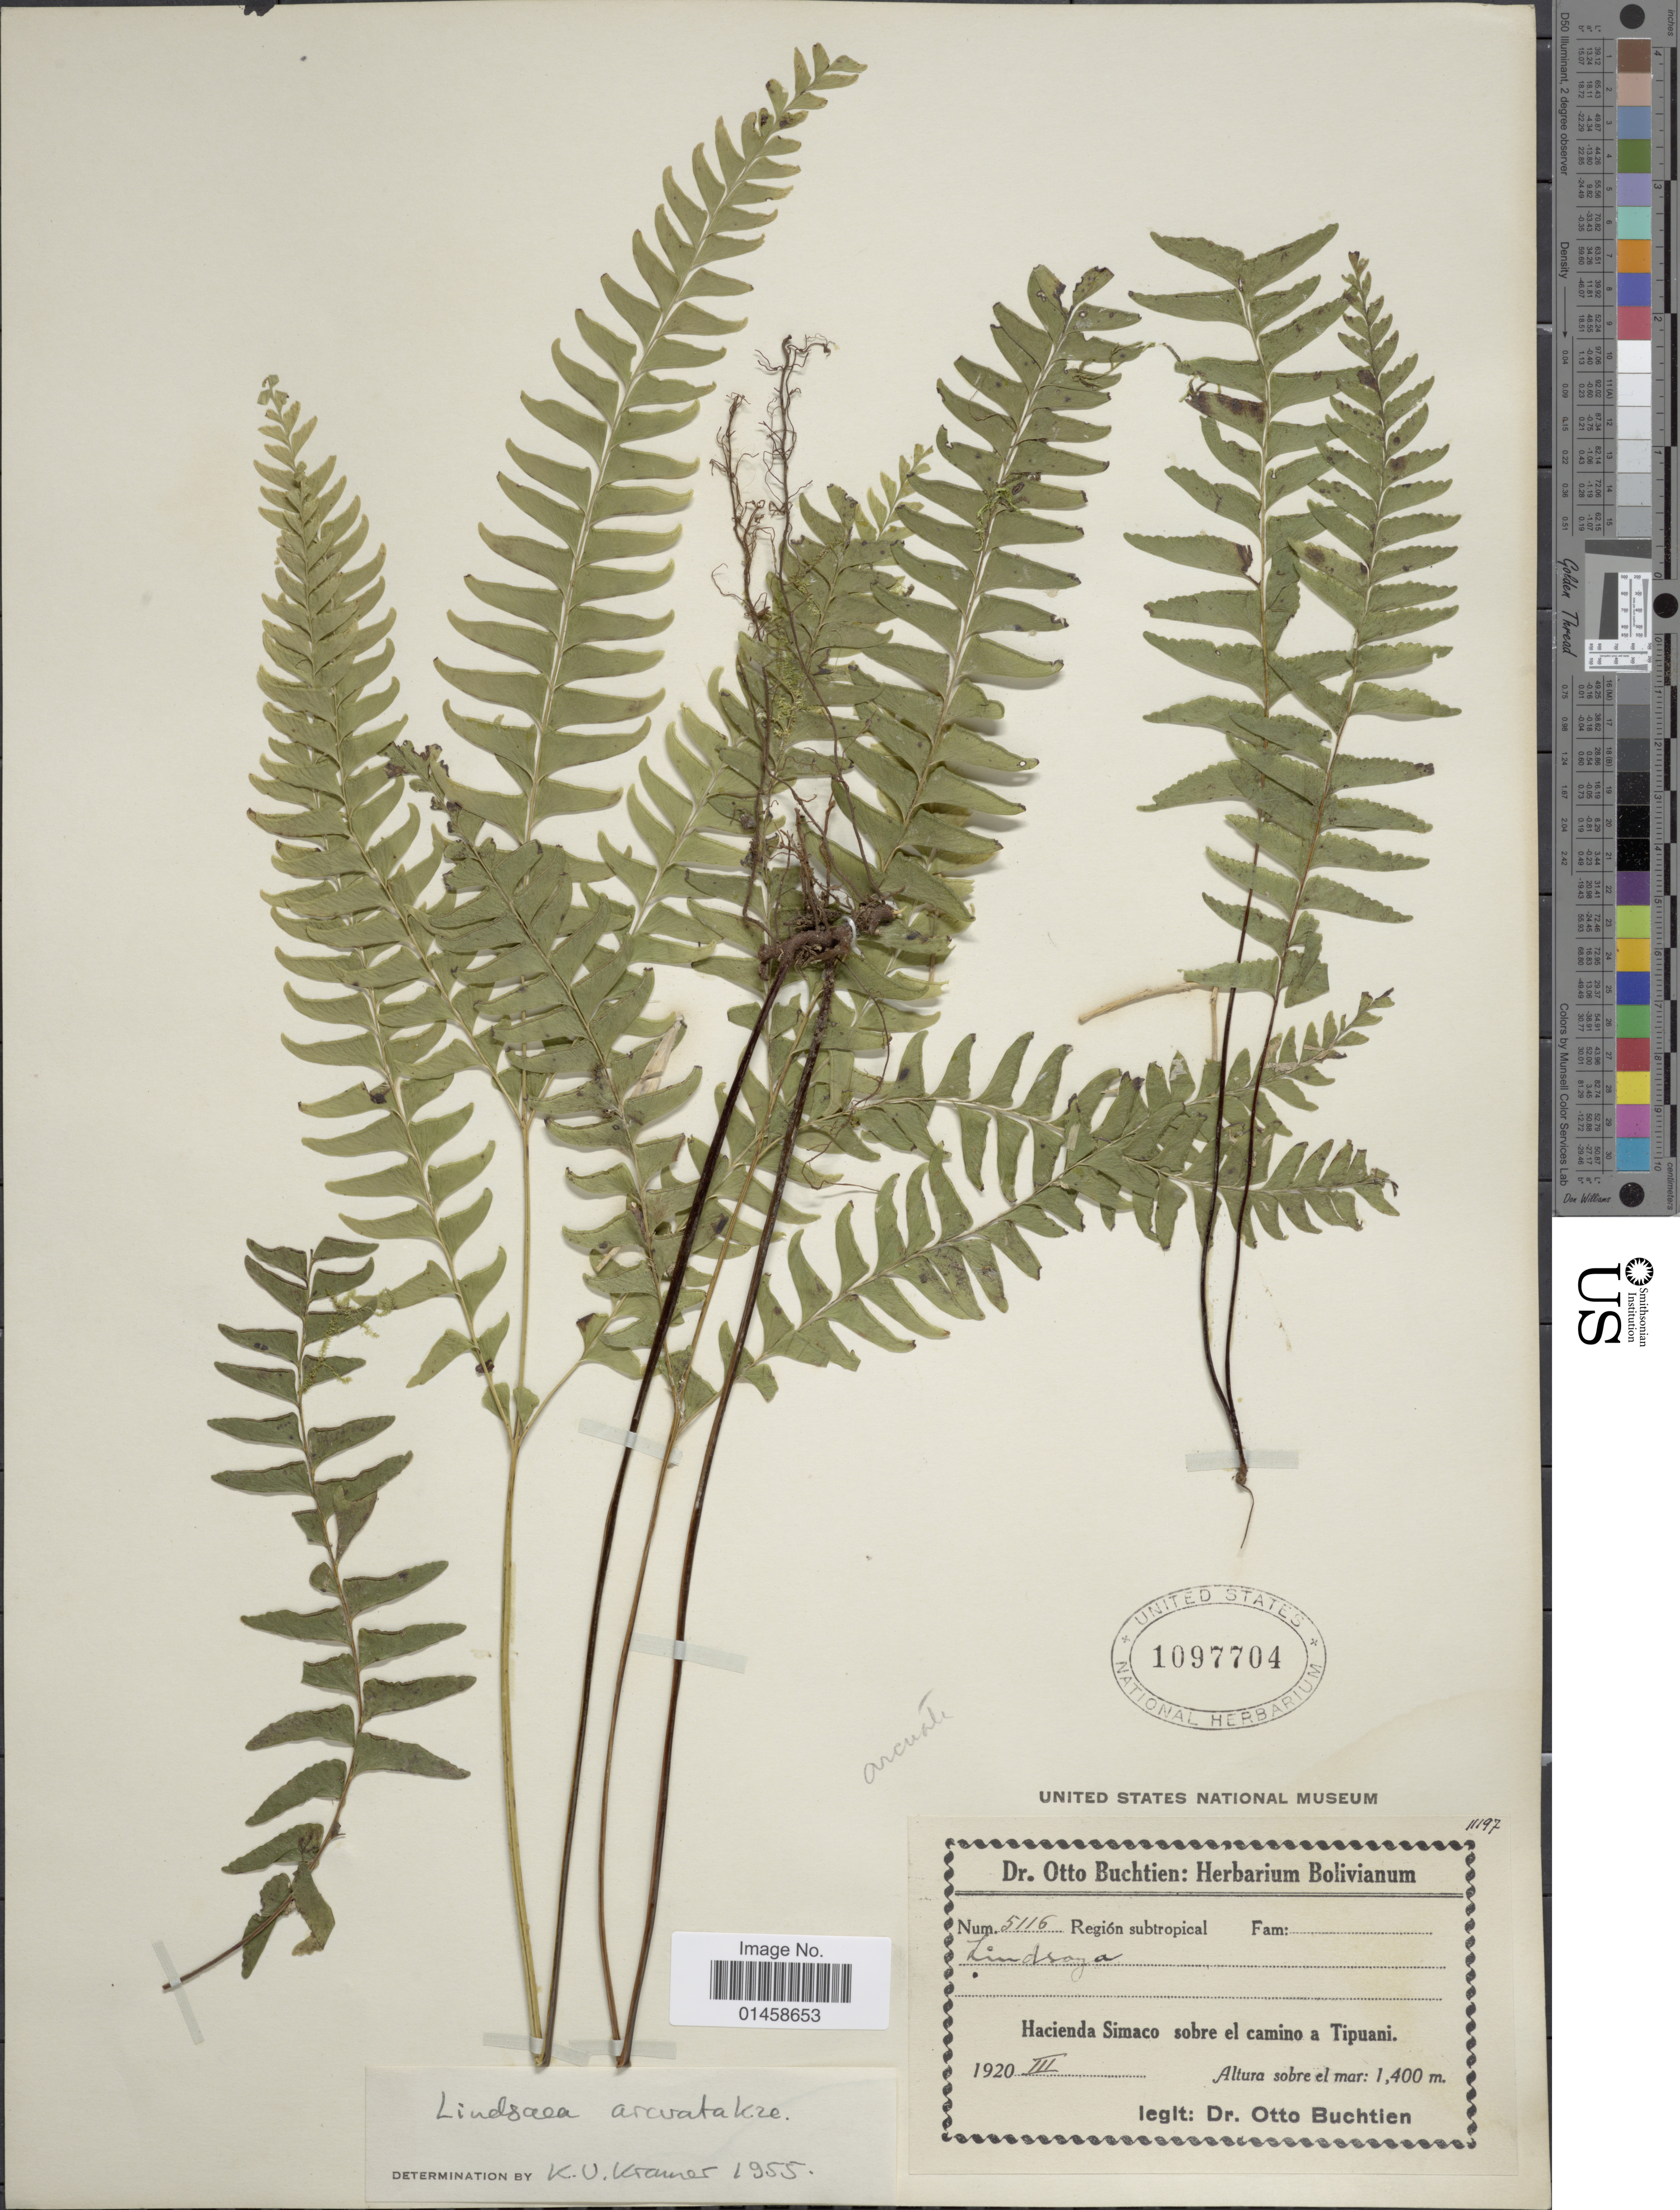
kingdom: Plantae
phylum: Tracheophyta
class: Polypodiopsida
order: Polypodiales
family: Lindsaeaceae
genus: Lindsaea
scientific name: Lindsaea arcuata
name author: Kunze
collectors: O. Buchtien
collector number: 5116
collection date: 1920-03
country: Bolivia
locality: Hacienda Simaco sobre el camino a Tipuani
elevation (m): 1400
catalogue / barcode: US 1097704